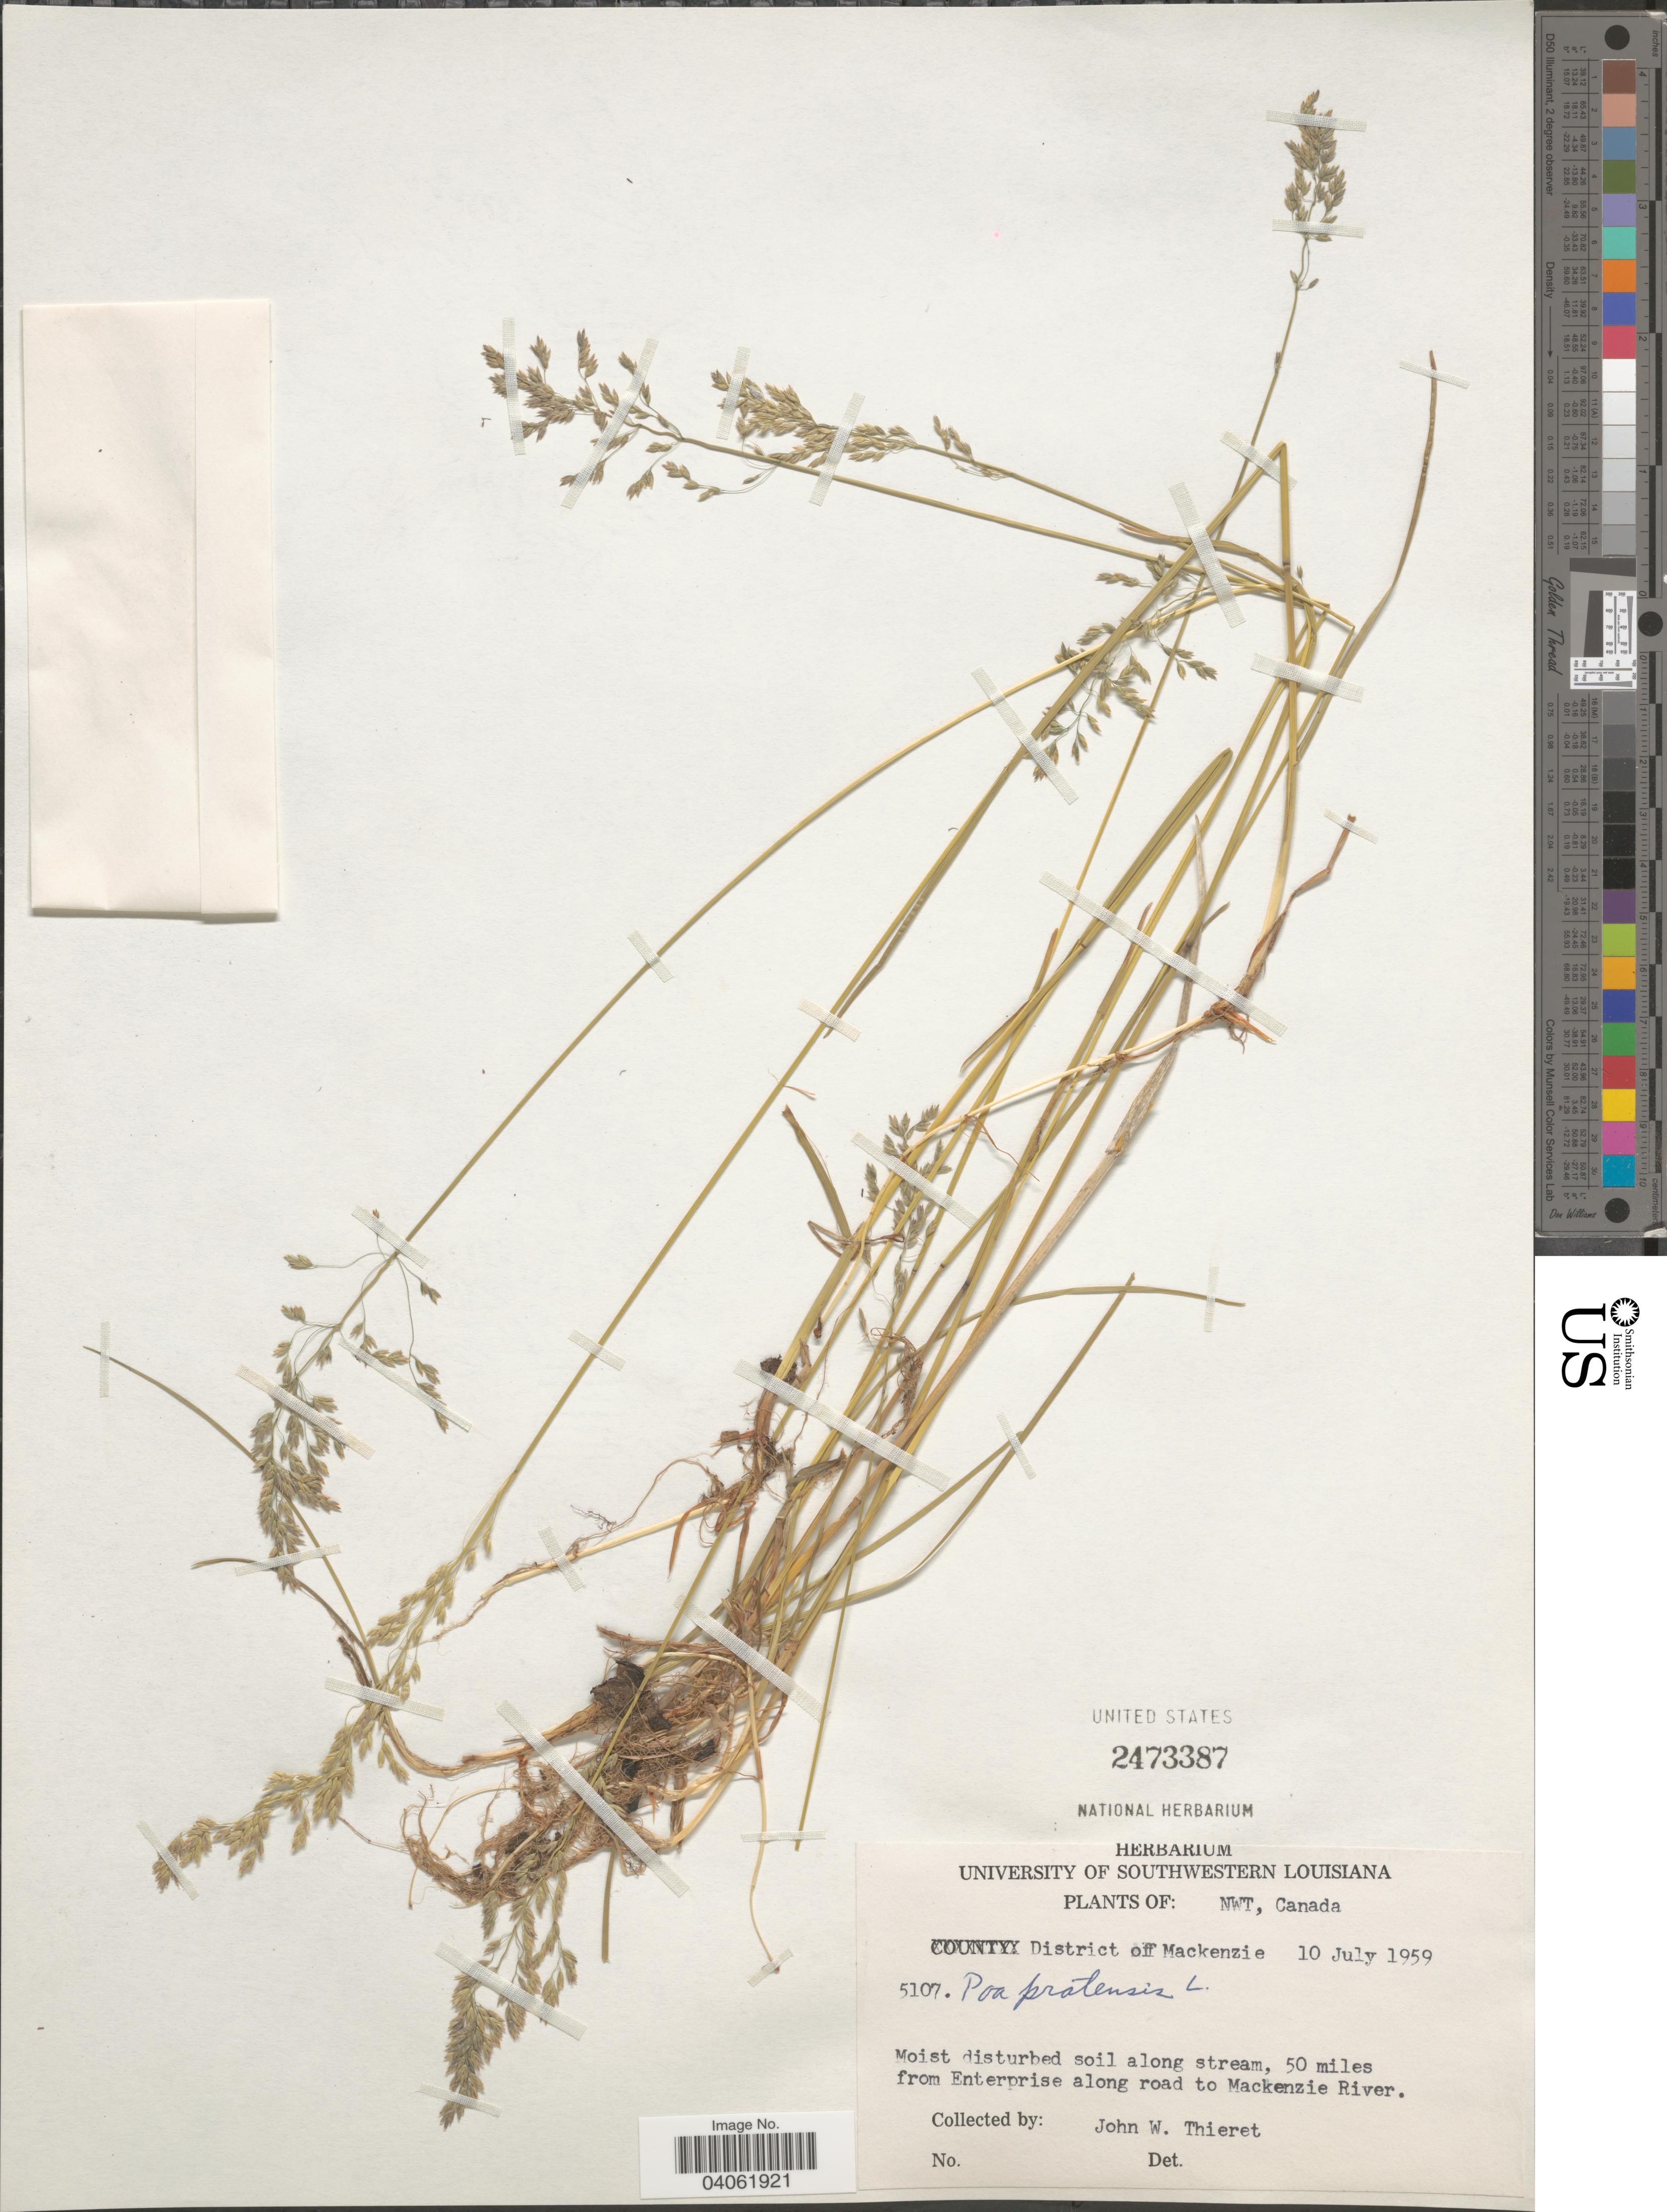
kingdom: Plantae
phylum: Tracheophyta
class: Liliopsida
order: Poales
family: Poaceae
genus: Poa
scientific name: Poa pratensis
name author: L.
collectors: J. W. Thieret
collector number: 5107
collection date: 1959-07-10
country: Canada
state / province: Northwest Territories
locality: NWT. District of Mackenzie. 50 miles from Enterprise along road to Mackenzie River.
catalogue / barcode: US 2473387